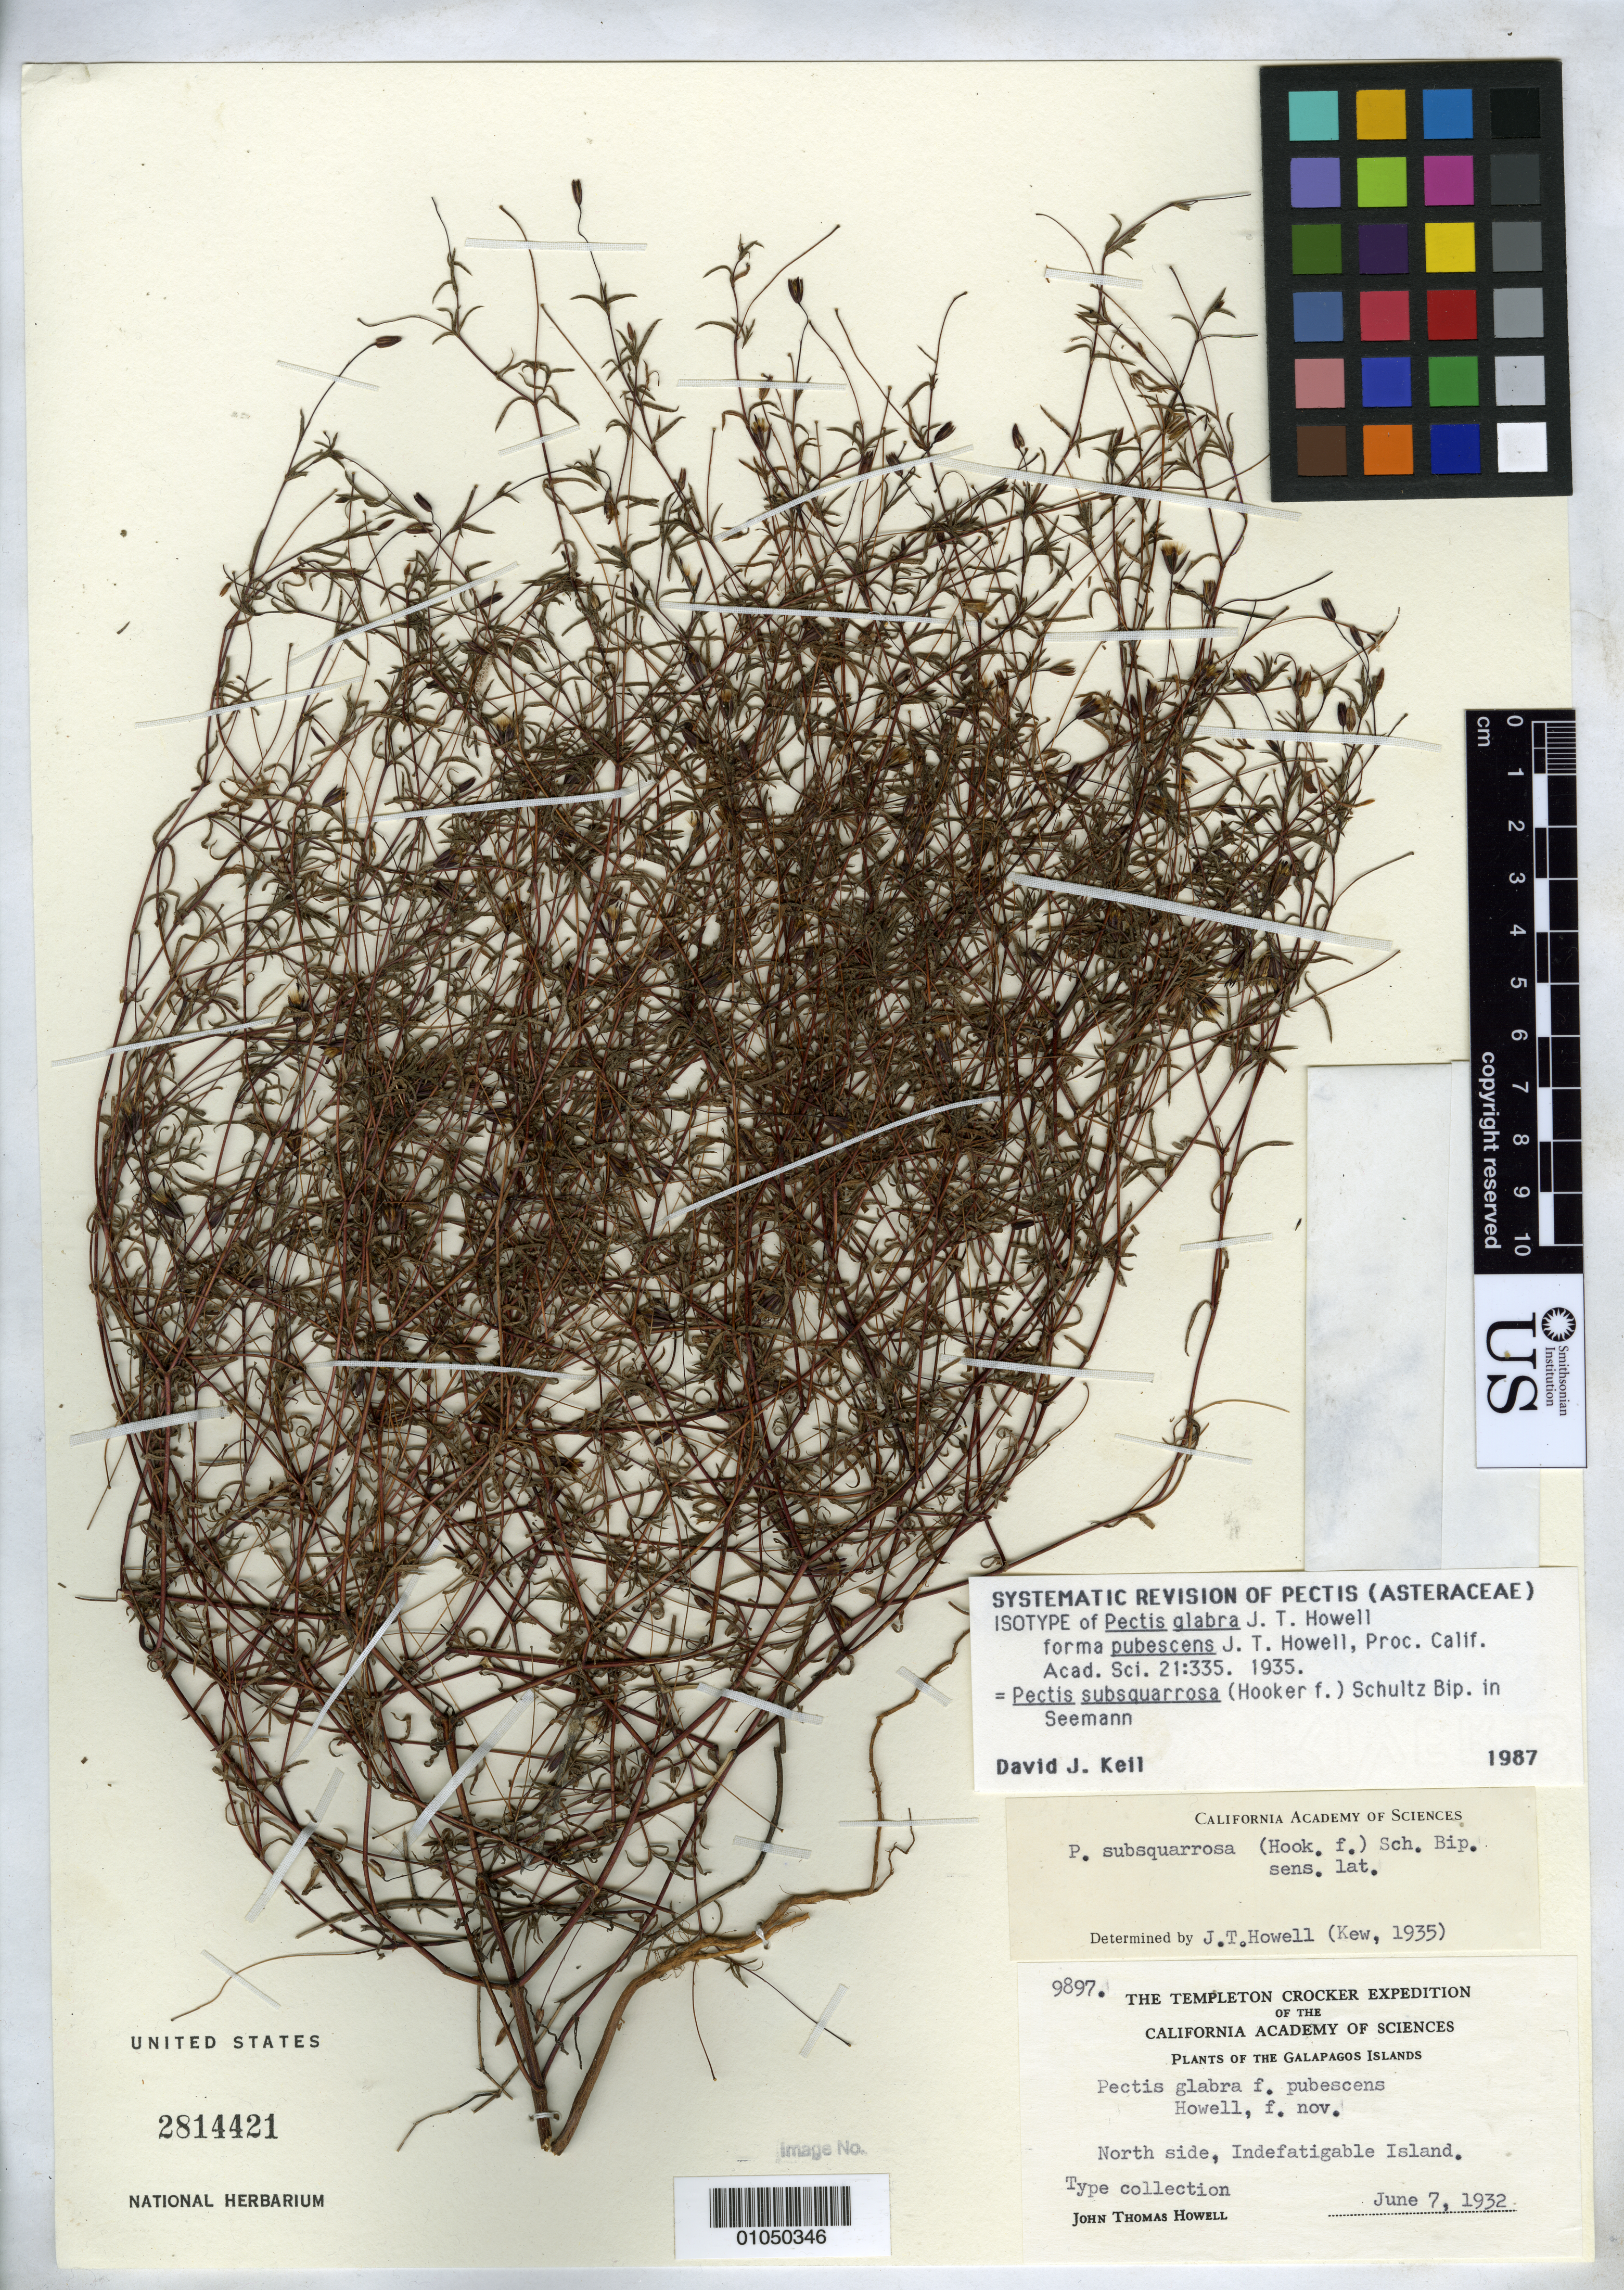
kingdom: Plantae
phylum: Tracheophyta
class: Magnoliopsida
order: Asterales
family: Asteraceae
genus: Pectis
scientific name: Pectis glabra f. pubescens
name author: J.T. Howell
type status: Isotype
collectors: J. T. Howell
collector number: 9897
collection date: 1932-06-07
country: Ecuador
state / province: Colón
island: Santa Cruz [Indefatigable, Chaves]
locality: North side, Indefatigable Island.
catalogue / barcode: US 2814421